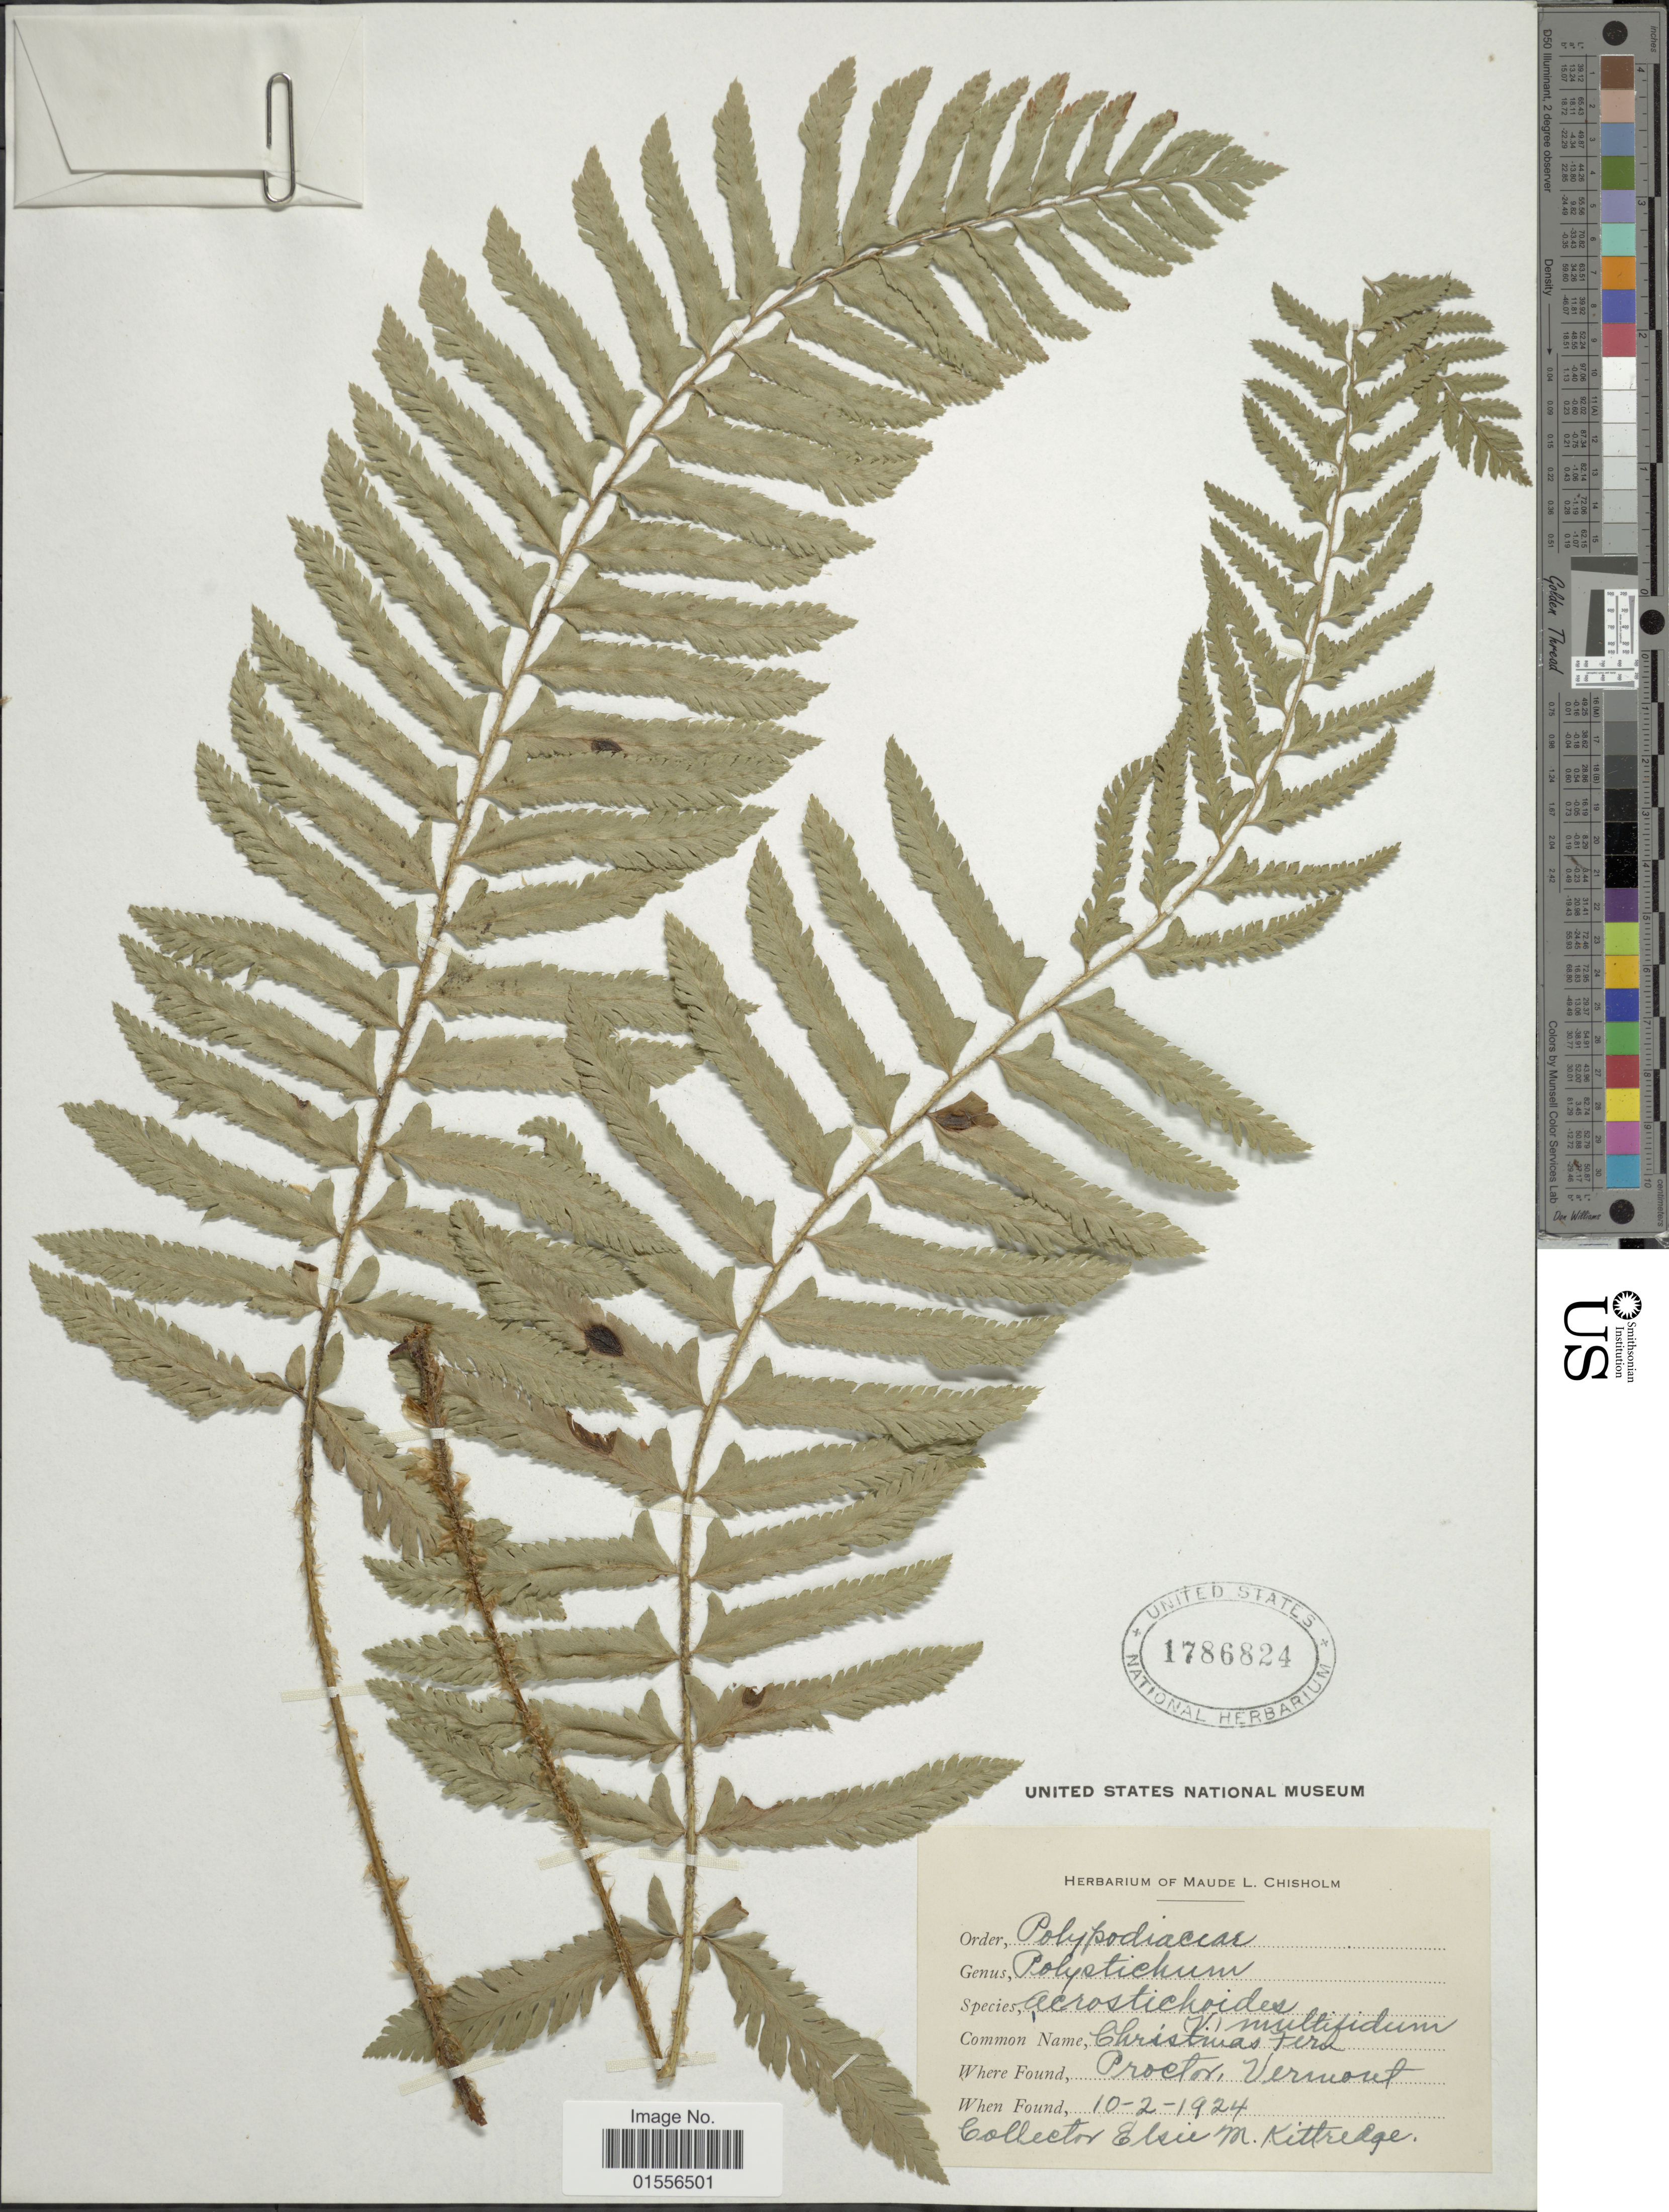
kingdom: Plantae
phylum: Tracheophyta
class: Polypodiopsida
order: Polypodiales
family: Dryopteridaceae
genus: Polystichum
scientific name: Polystichum acrostichoides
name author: (Michx.) Schott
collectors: E. Kittredge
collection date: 1924-02-10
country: United States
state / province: Vermont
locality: Proctor.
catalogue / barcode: US 1786824